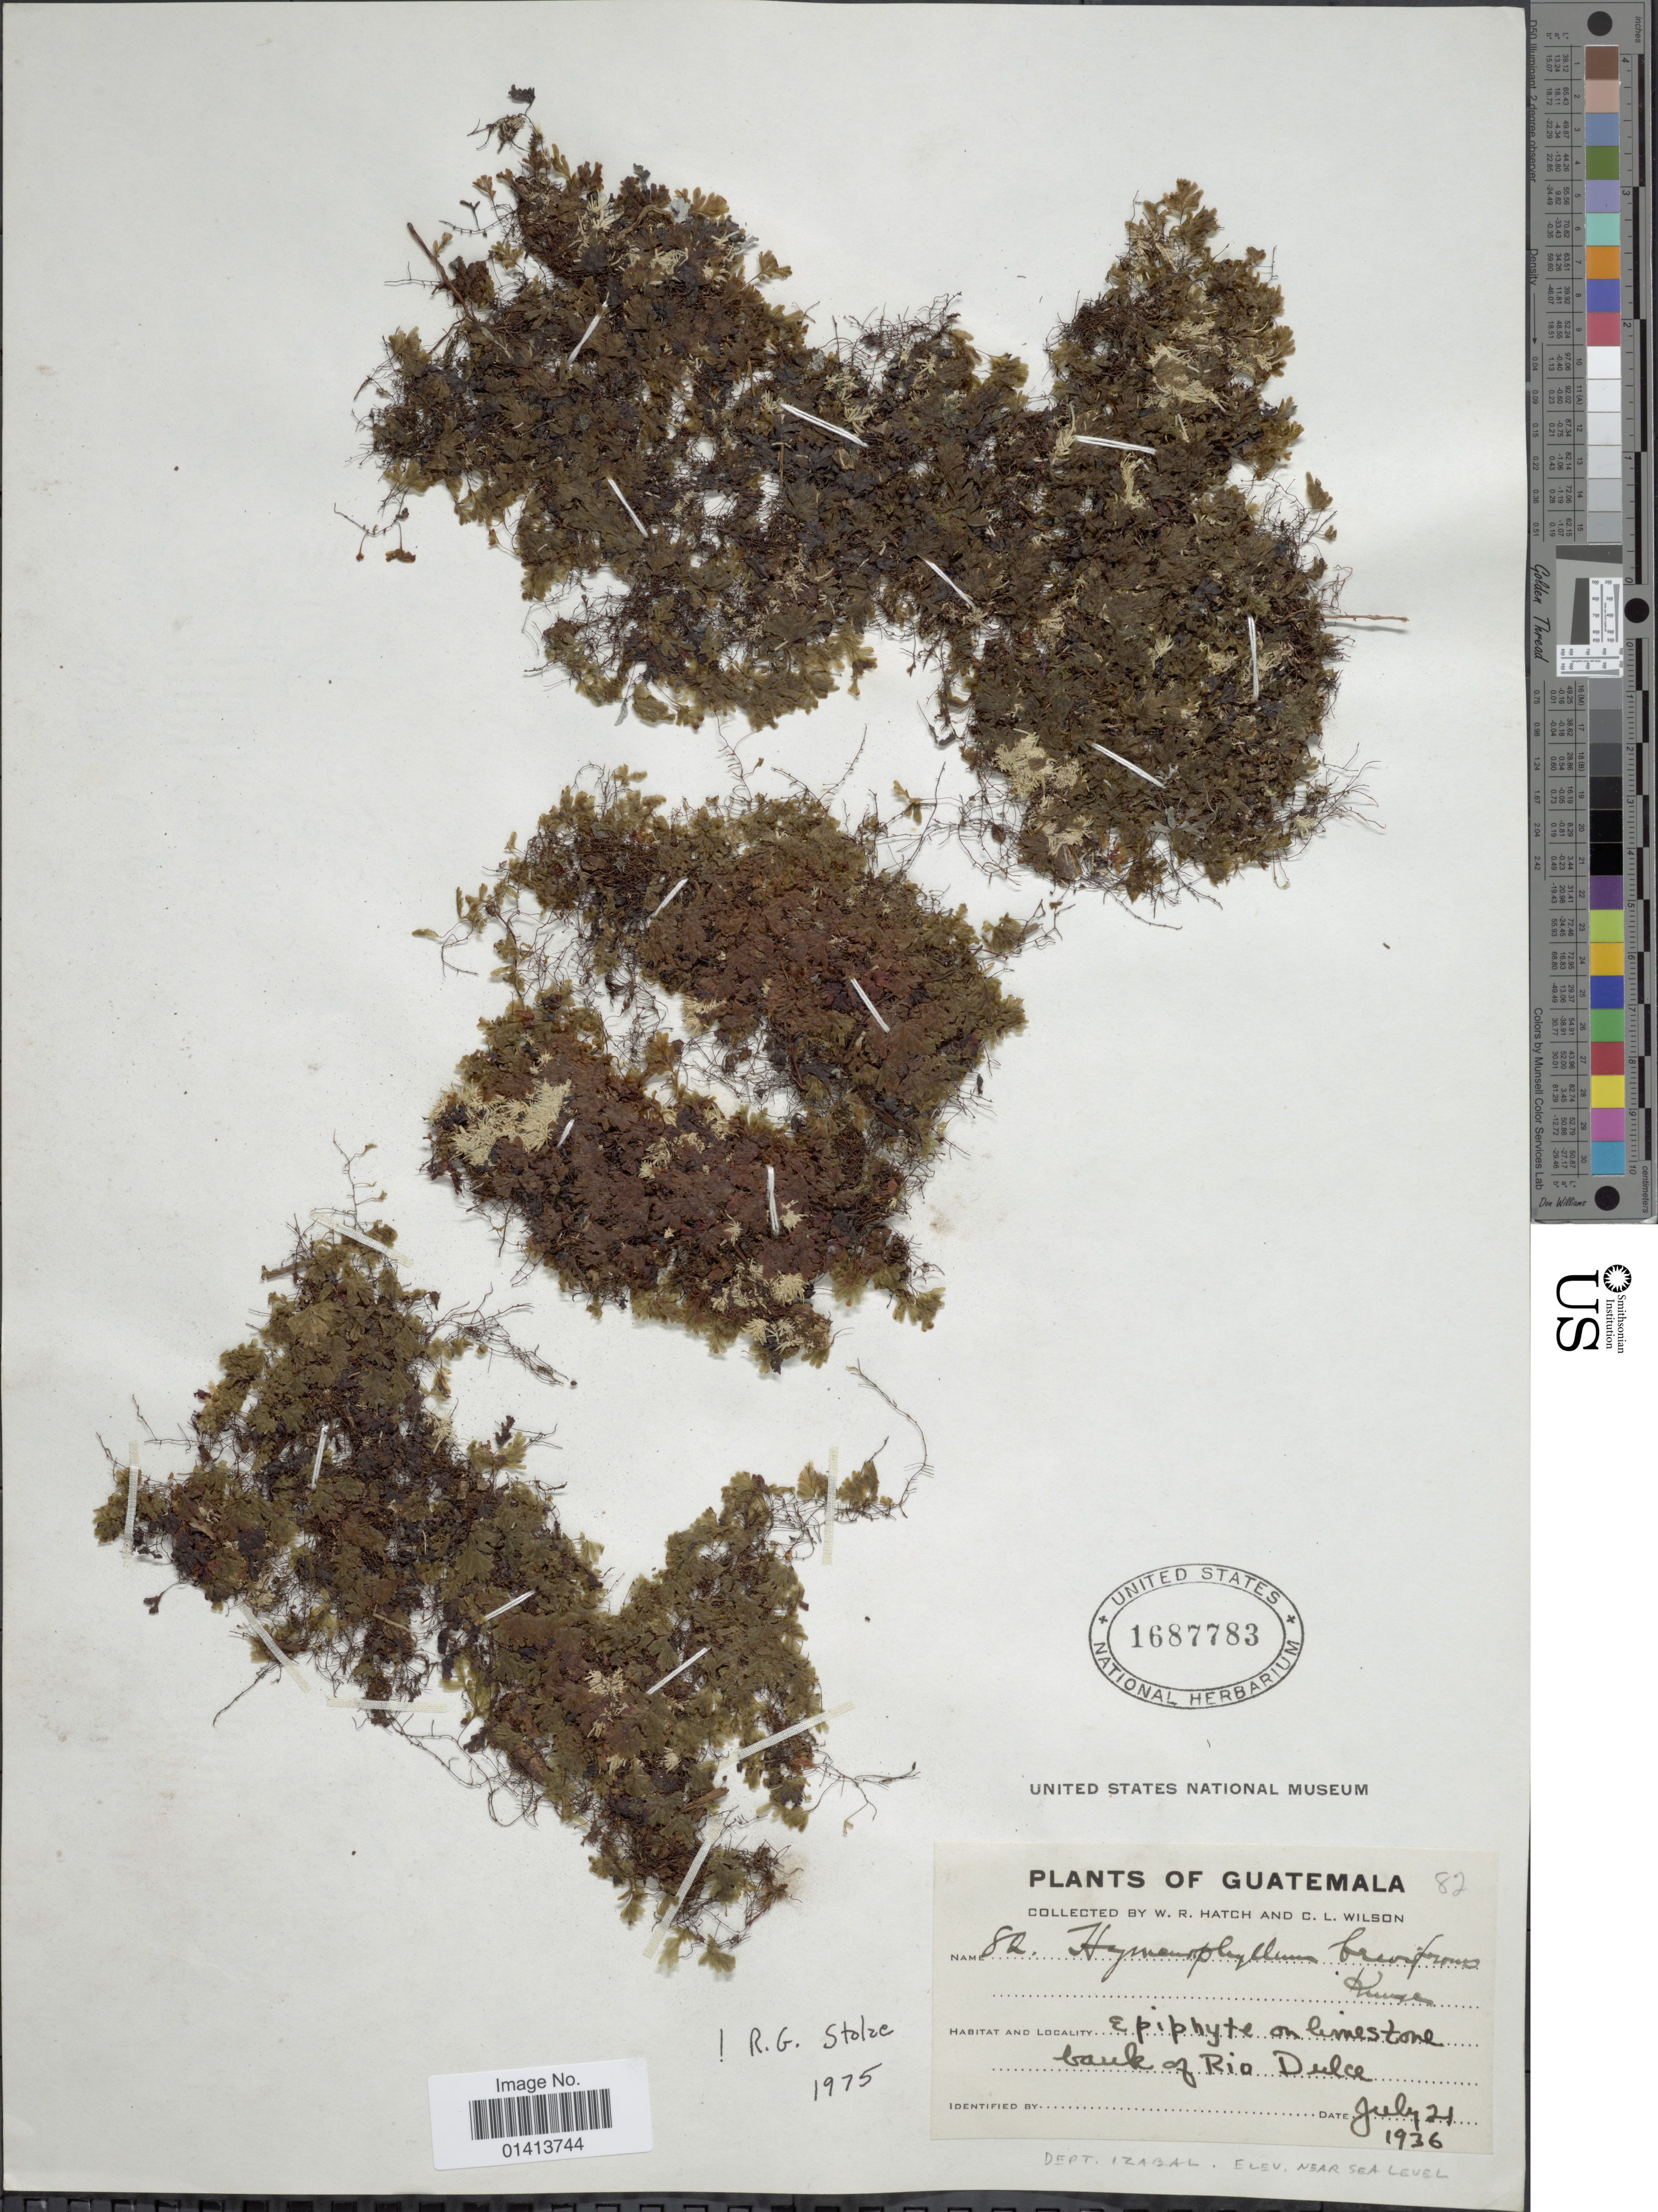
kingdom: Plantae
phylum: Tracheophyta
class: Polypodiopsida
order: Hymenophyllales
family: Hymenophyllaceae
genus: Hymenophyllum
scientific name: Hymenophyllum brevifrons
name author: Kunze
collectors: W. Hatch & C. L. Wilson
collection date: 1936-07-21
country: Guatemala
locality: On limestone bank of Rio Dulce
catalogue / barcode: US 1687783